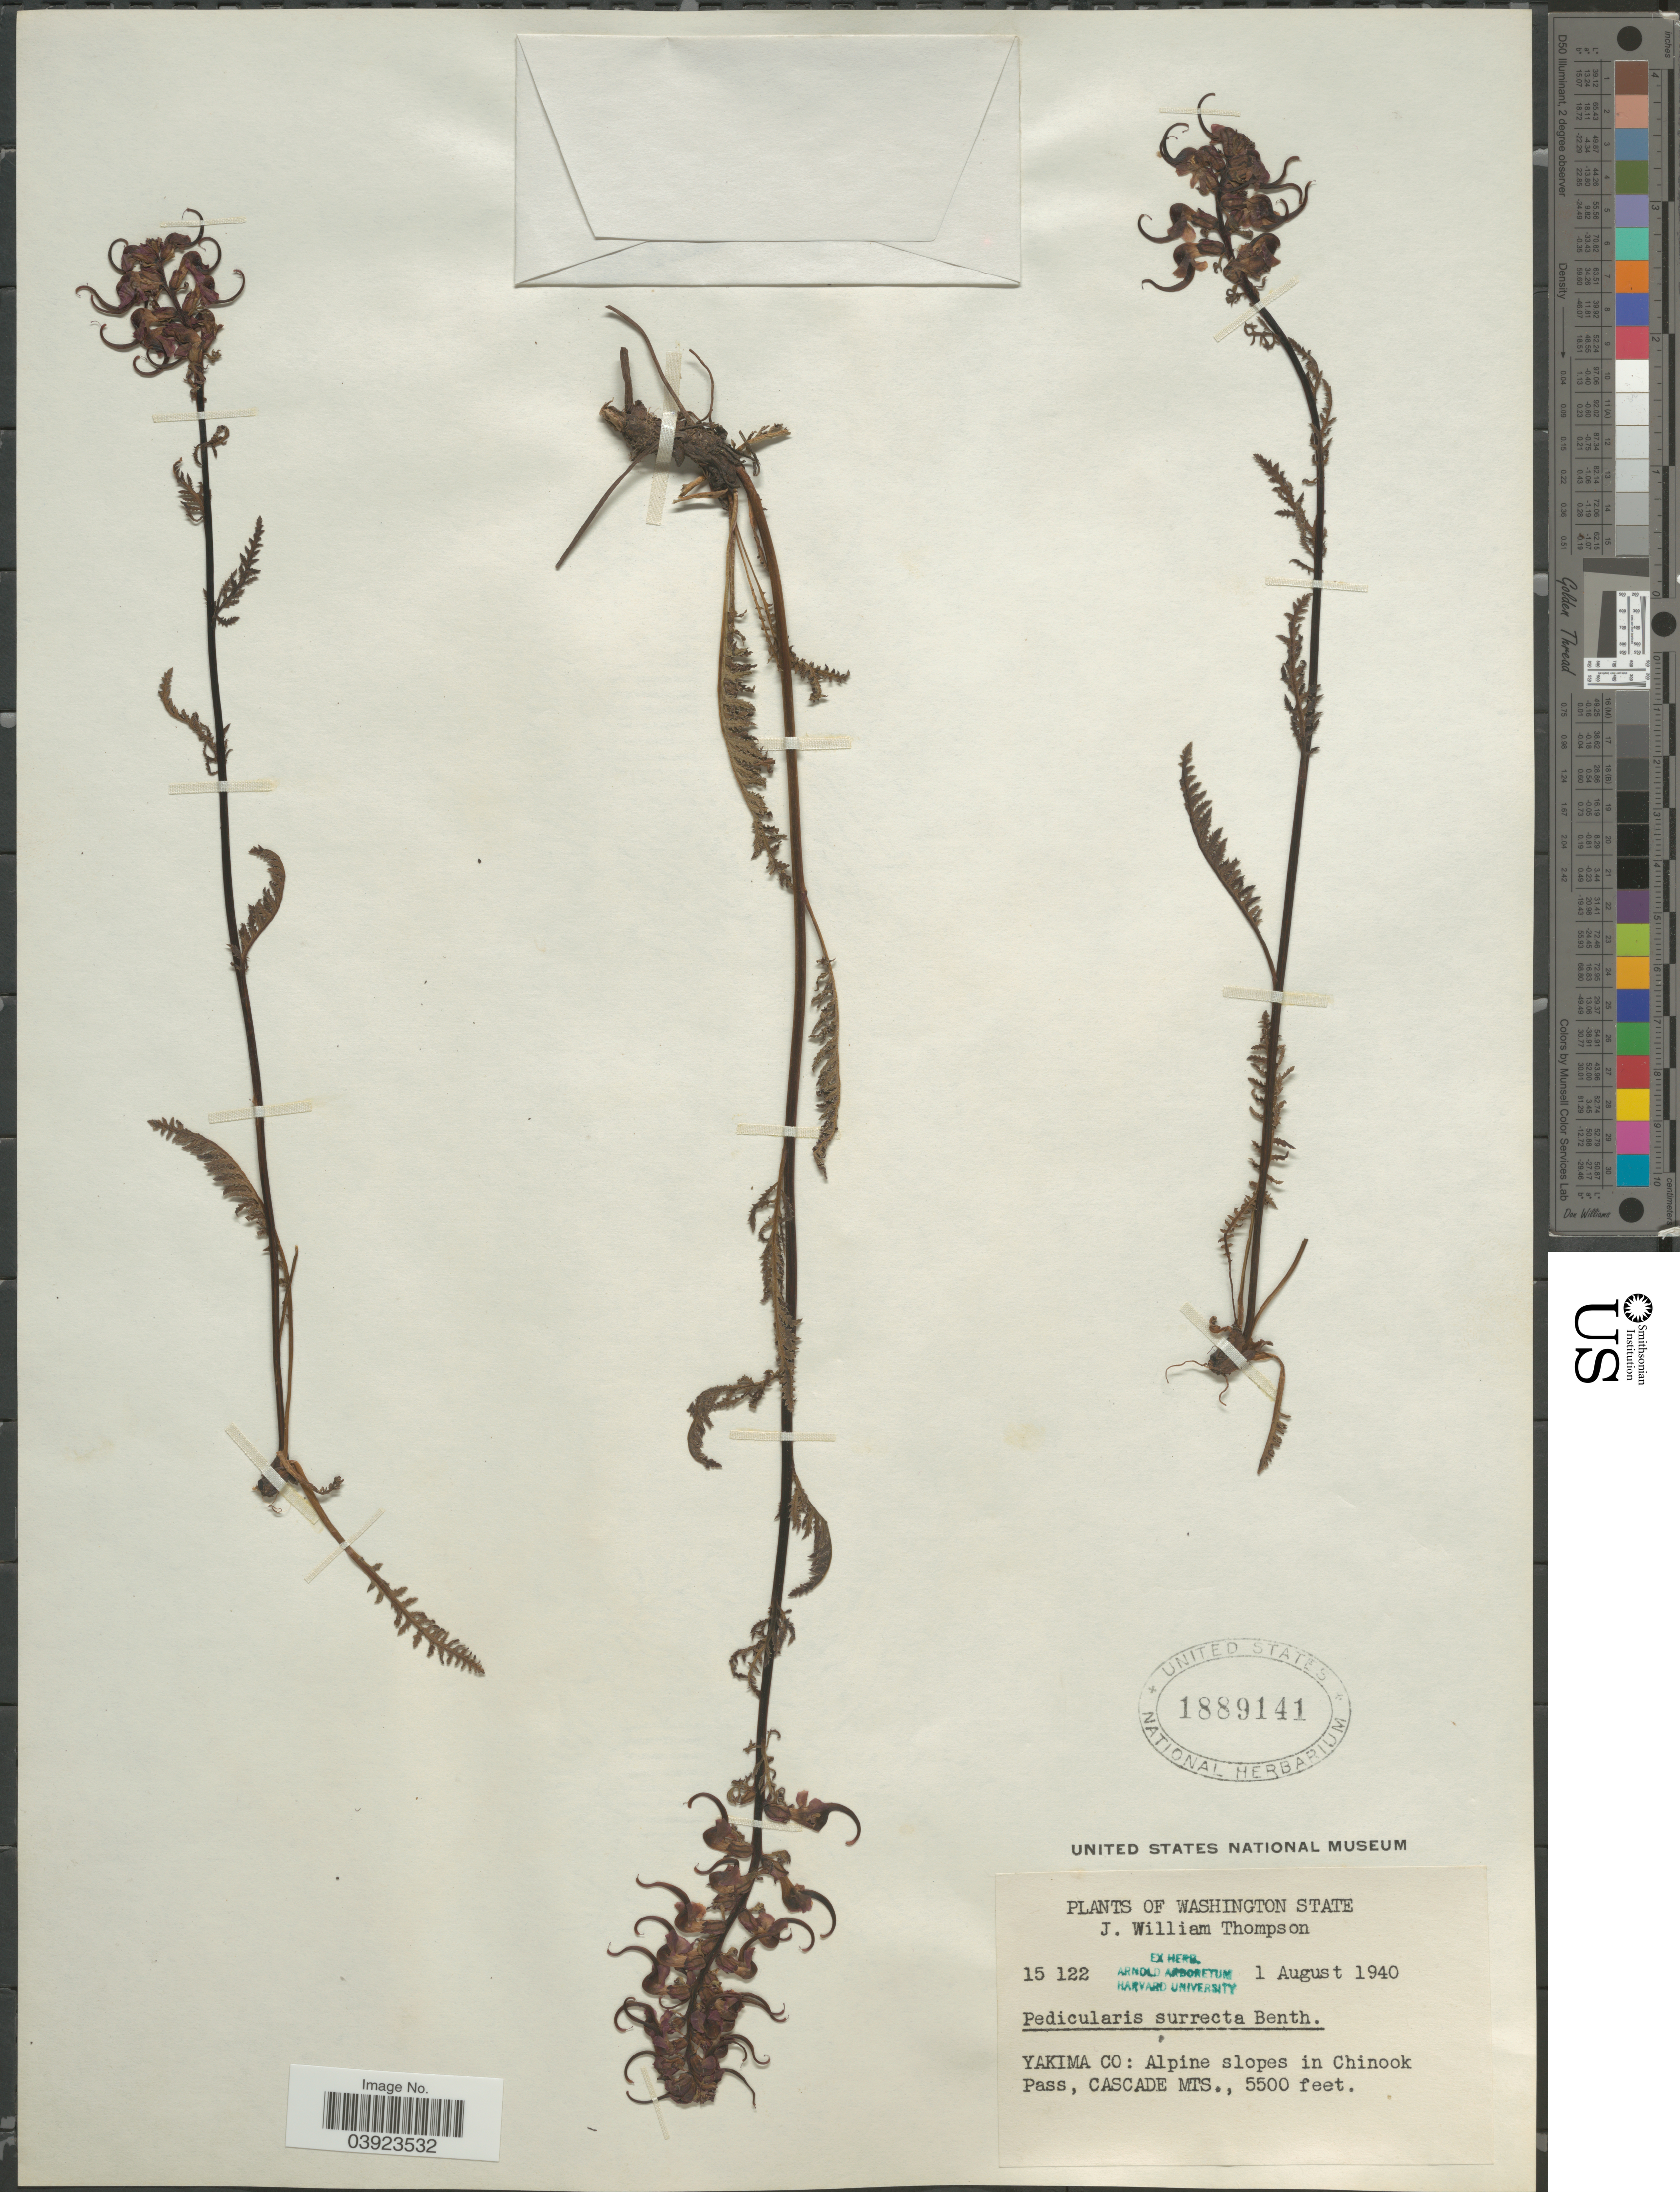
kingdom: Plantae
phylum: Tracheophyta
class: Magnoliopsida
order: Lamiales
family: Orobanchaceae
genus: Pedicularis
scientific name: Pedicularis surrecta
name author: Benth.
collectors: J. W. Thompson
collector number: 15122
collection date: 1940-08-01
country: United States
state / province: Washington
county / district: Yakima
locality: Yakima Co: Alpine slopes in Chinook Pass, Cascade Mts.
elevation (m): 1676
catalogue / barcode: US 1889141